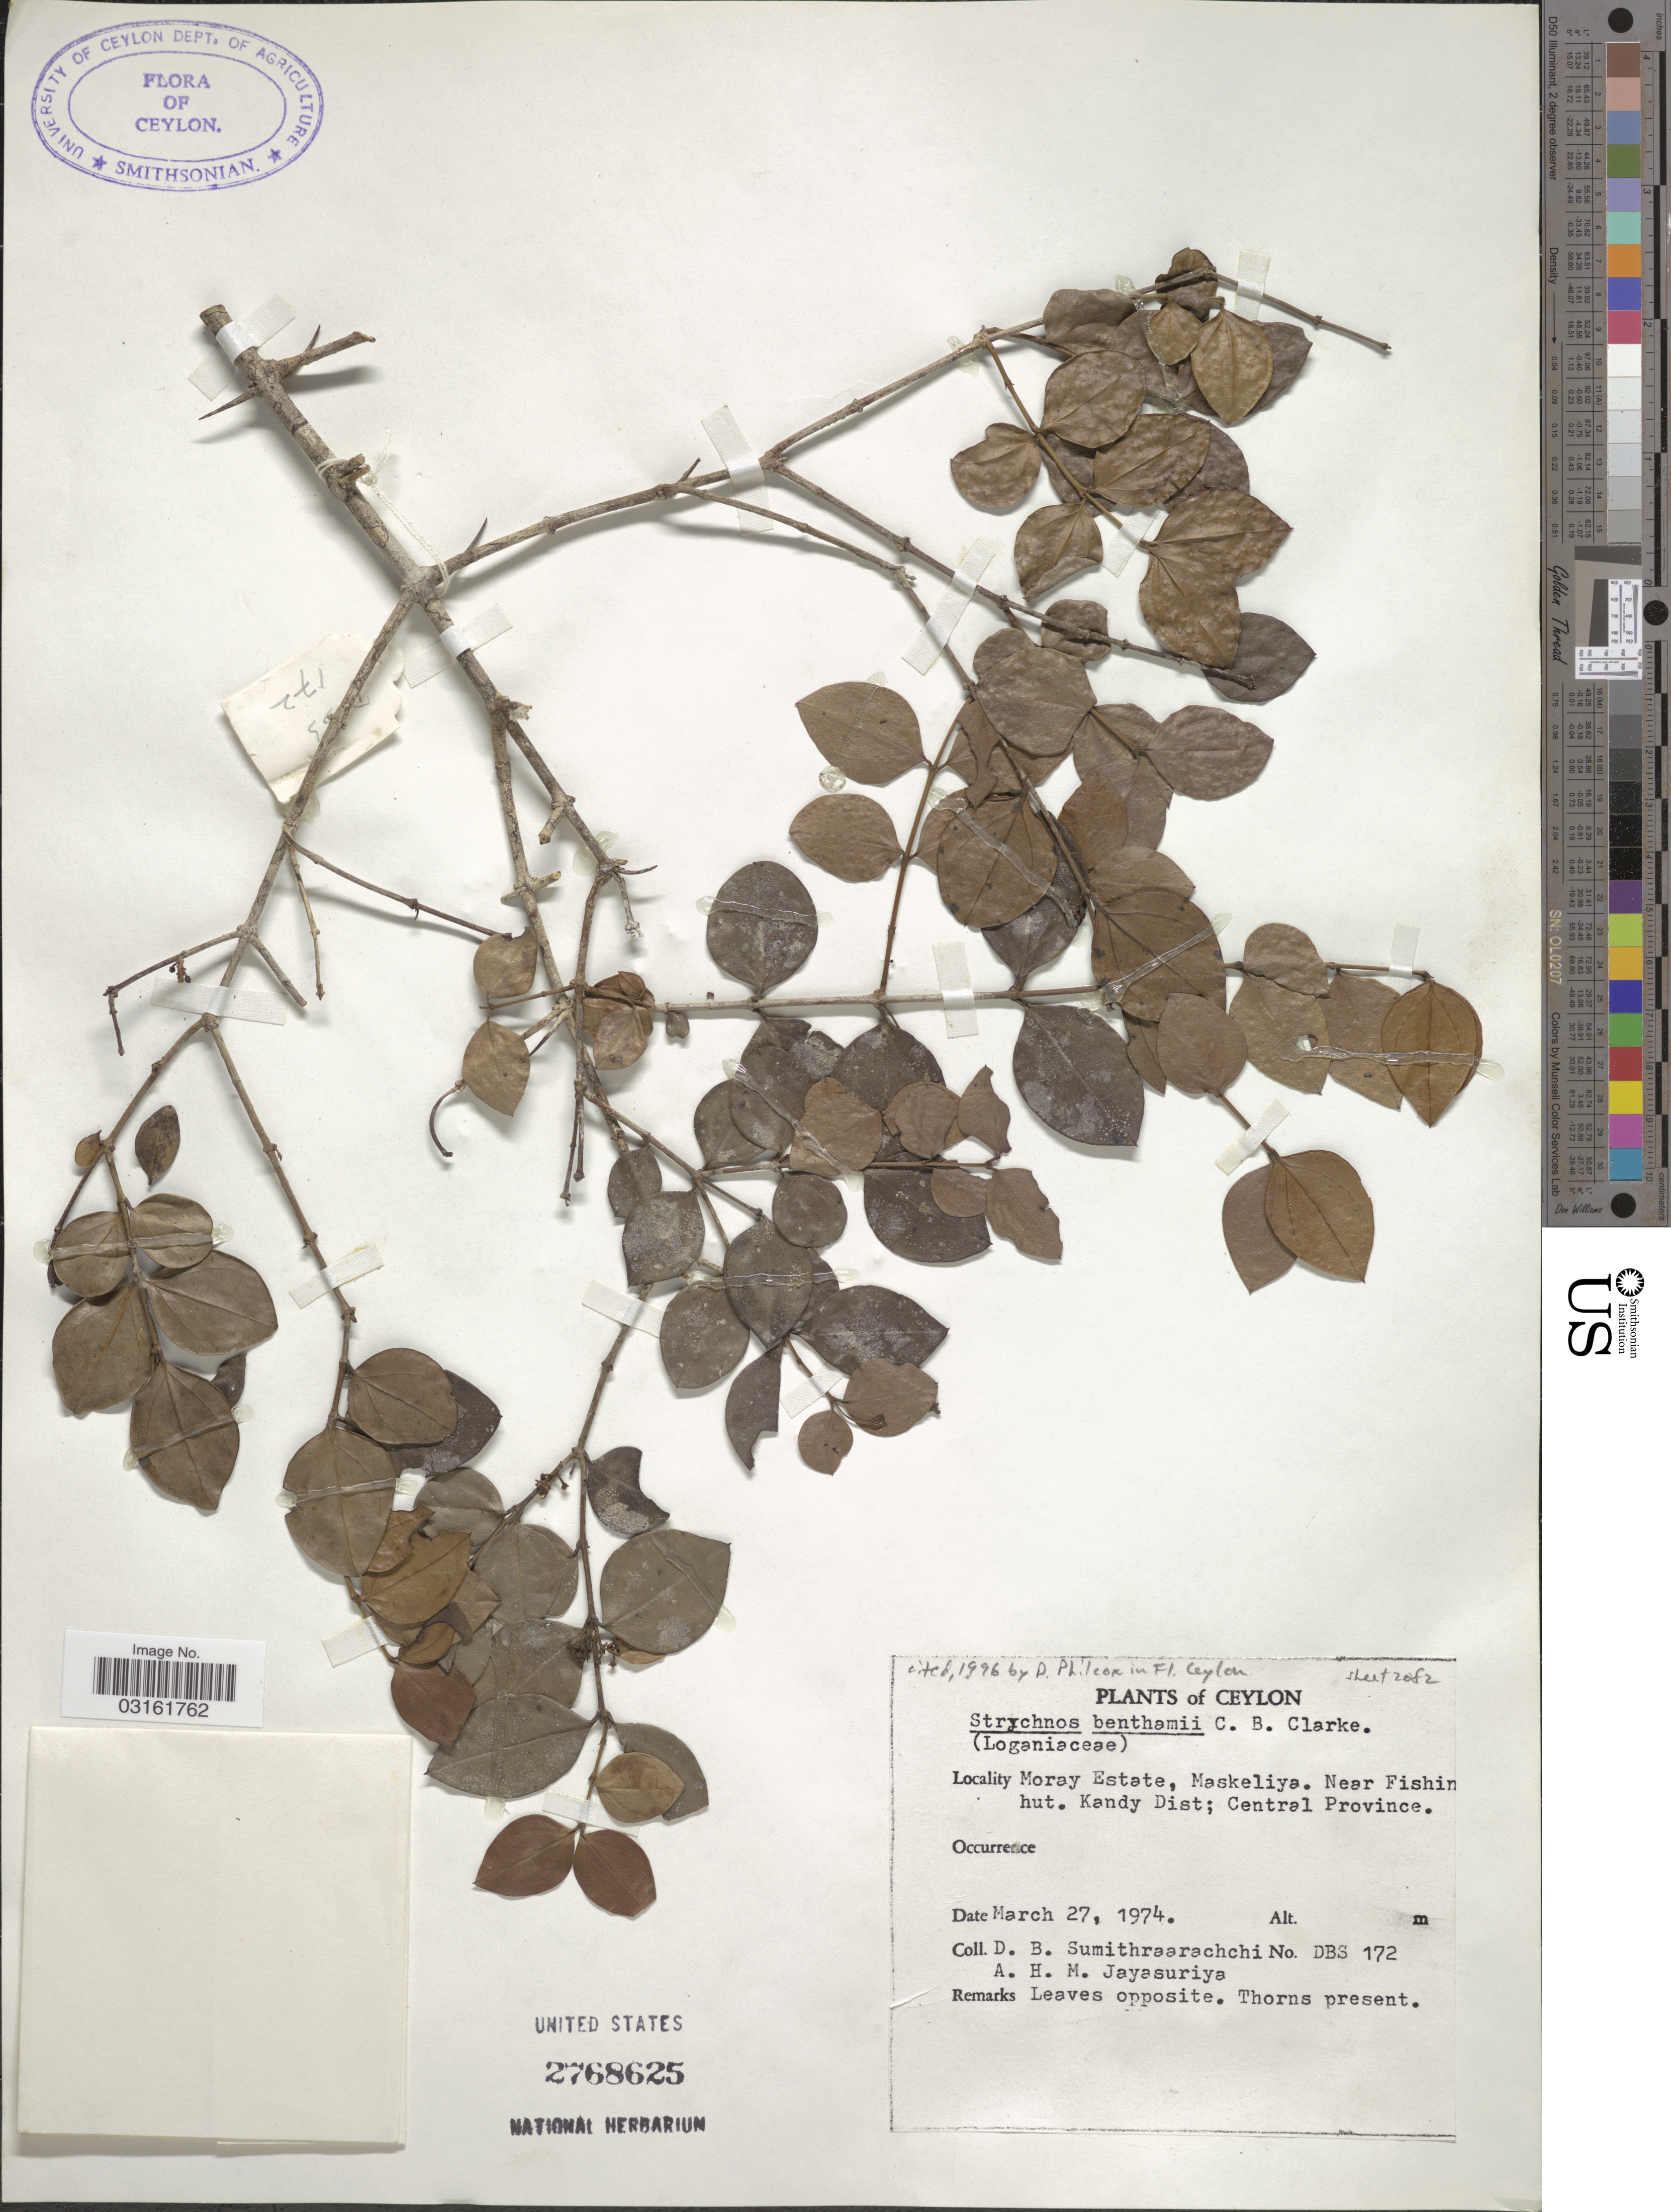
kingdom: Plantae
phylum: Tracheophyta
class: Magnoliopsida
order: Gentianales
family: Loganiaceae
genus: Strychnos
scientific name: Strychnos benthami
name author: C.B. Clarke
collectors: D. B. Sumithraarachchi & A. H. Jayasuriya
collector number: DSB 172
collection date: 1974-03-27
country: Sri Lanka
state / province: Central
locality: Ceylon. Moray Estate, Maskeliya. Near Fishin [interpreted] hut. Kandy Dist.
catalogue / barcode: US 2768625